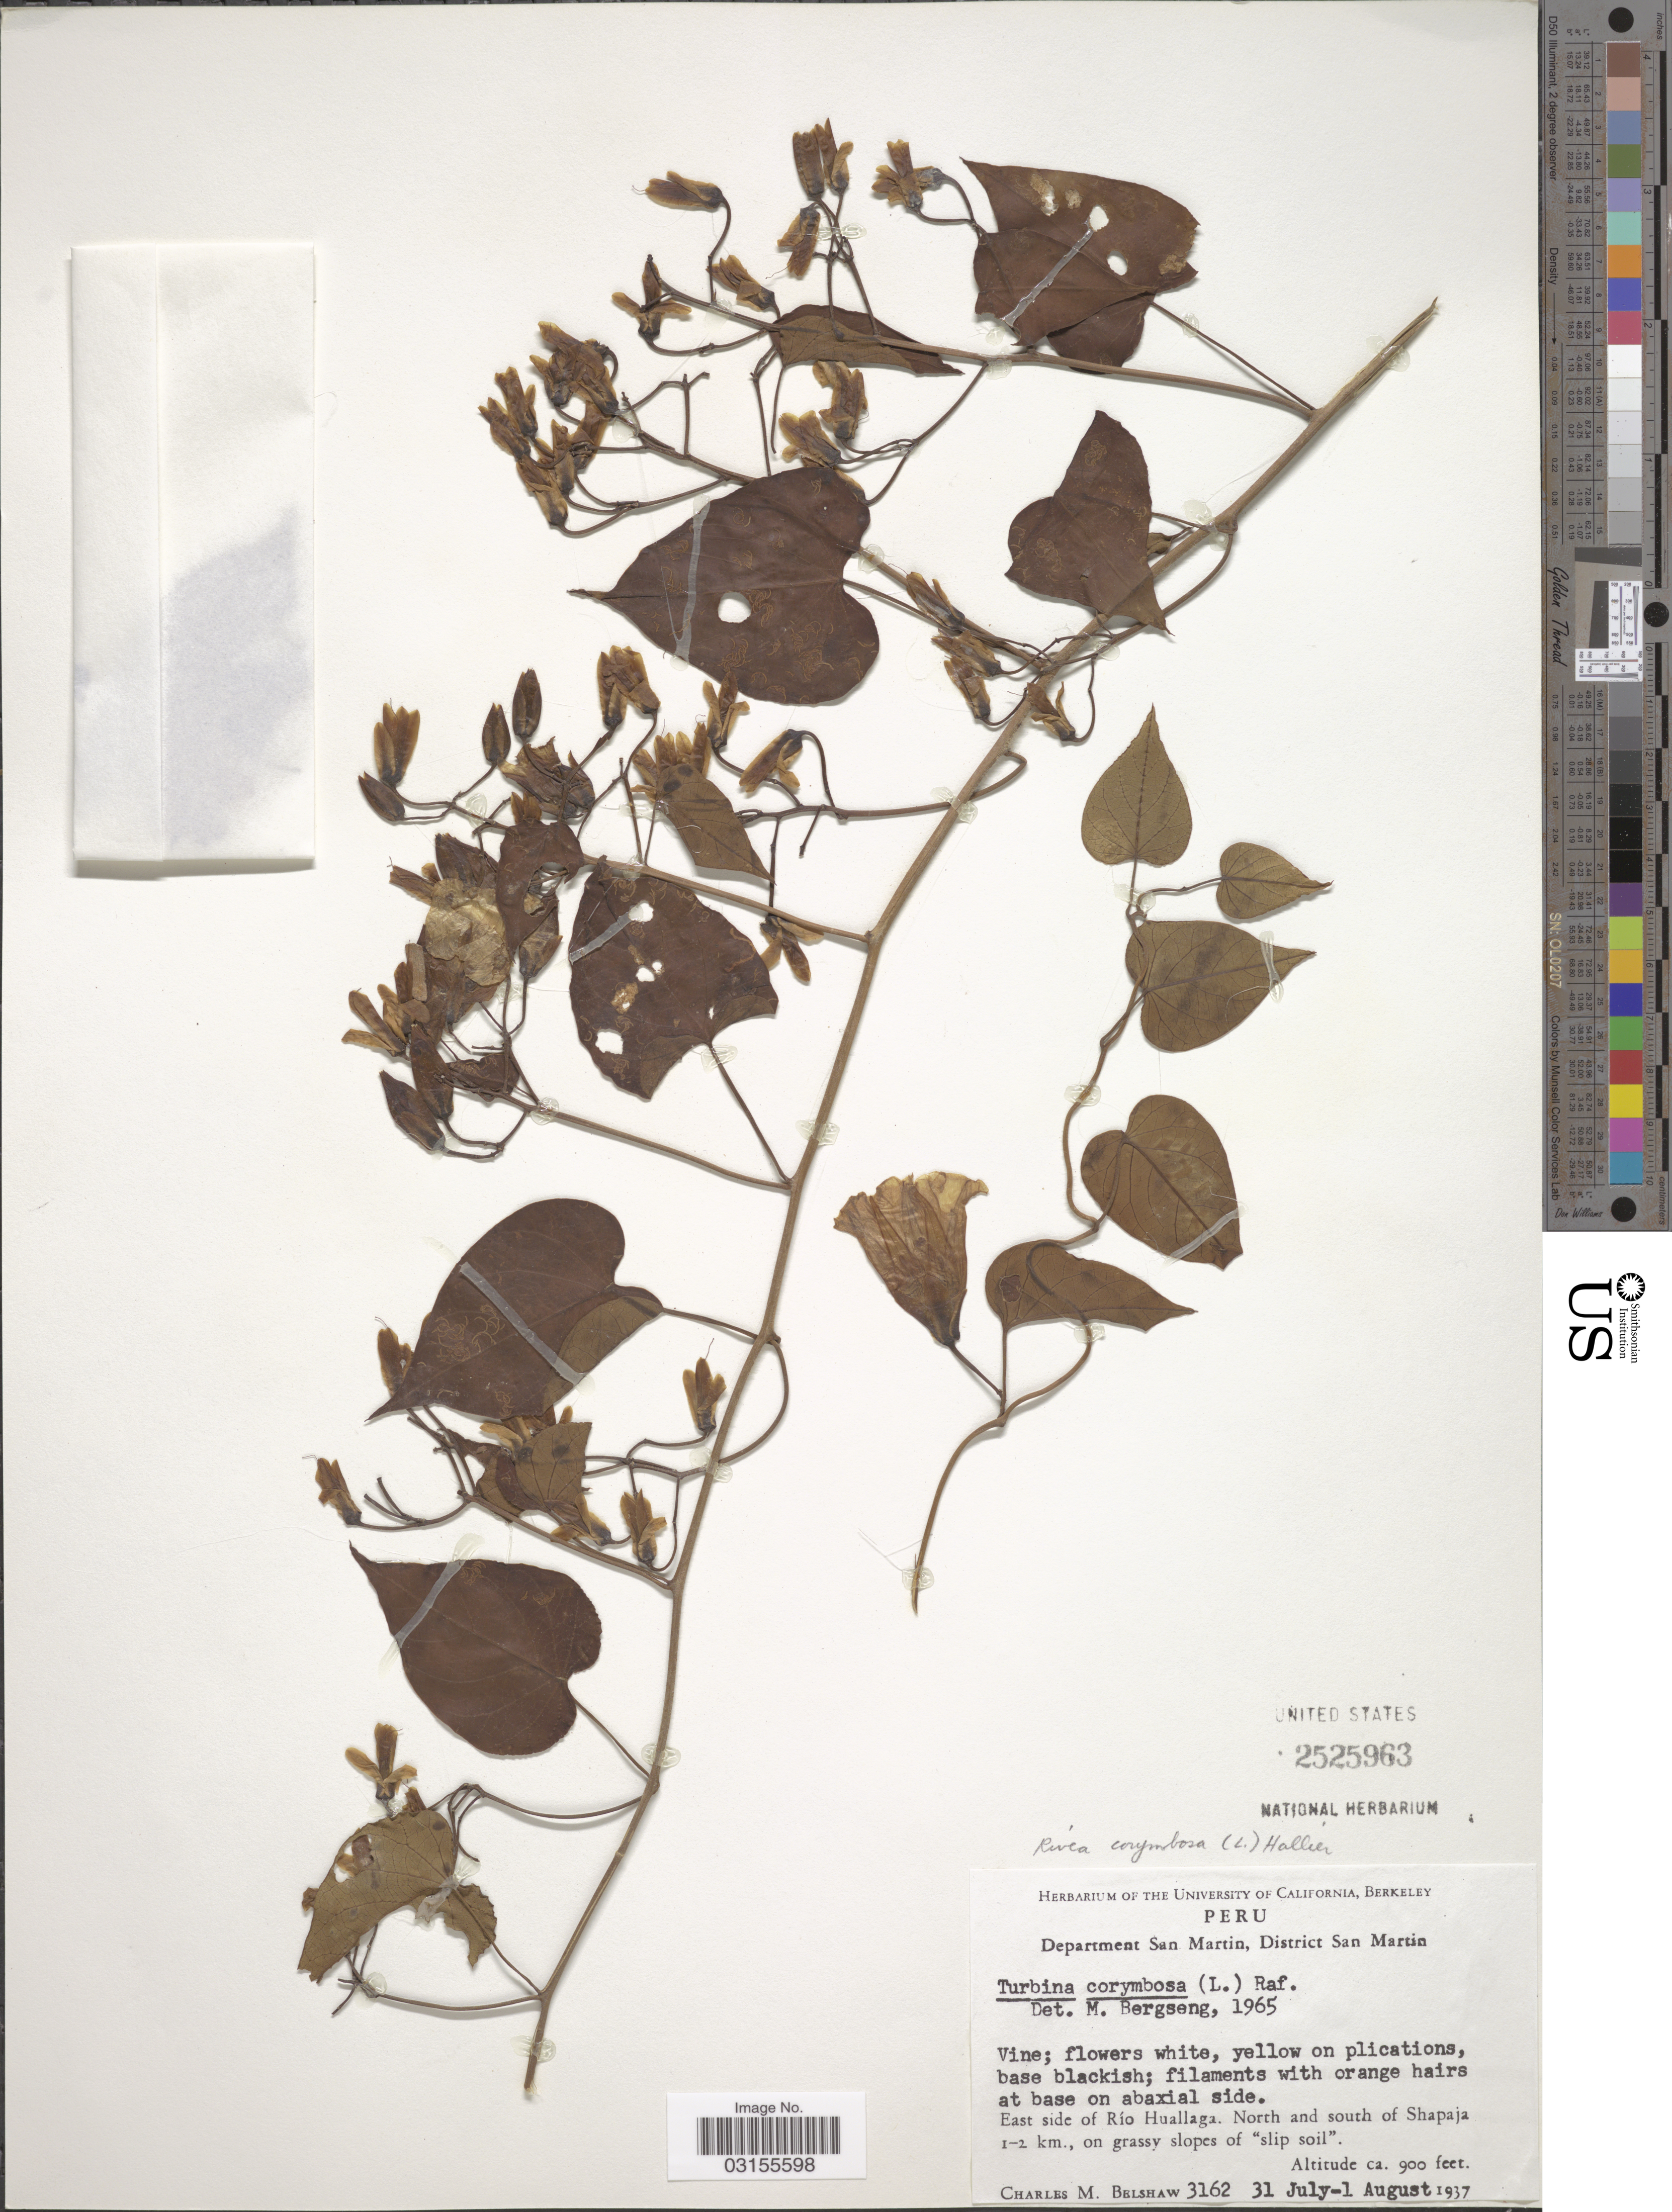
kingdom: Plantae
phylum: Tracheophyta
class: Magnoliopsida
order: Solanales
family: Convolvulaceae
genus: Turbina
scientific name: Turbina corymbosa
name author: (L.) Raf.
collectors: C. Shaw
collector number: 3162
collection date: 1937-07-31/1937-08-01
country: Peru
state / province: San Martín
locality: Department San Martin, District San Martin. East side of Río Huallaga. North and south of Shapaja 1-2 km.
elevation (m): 274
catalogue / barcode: US 2525963